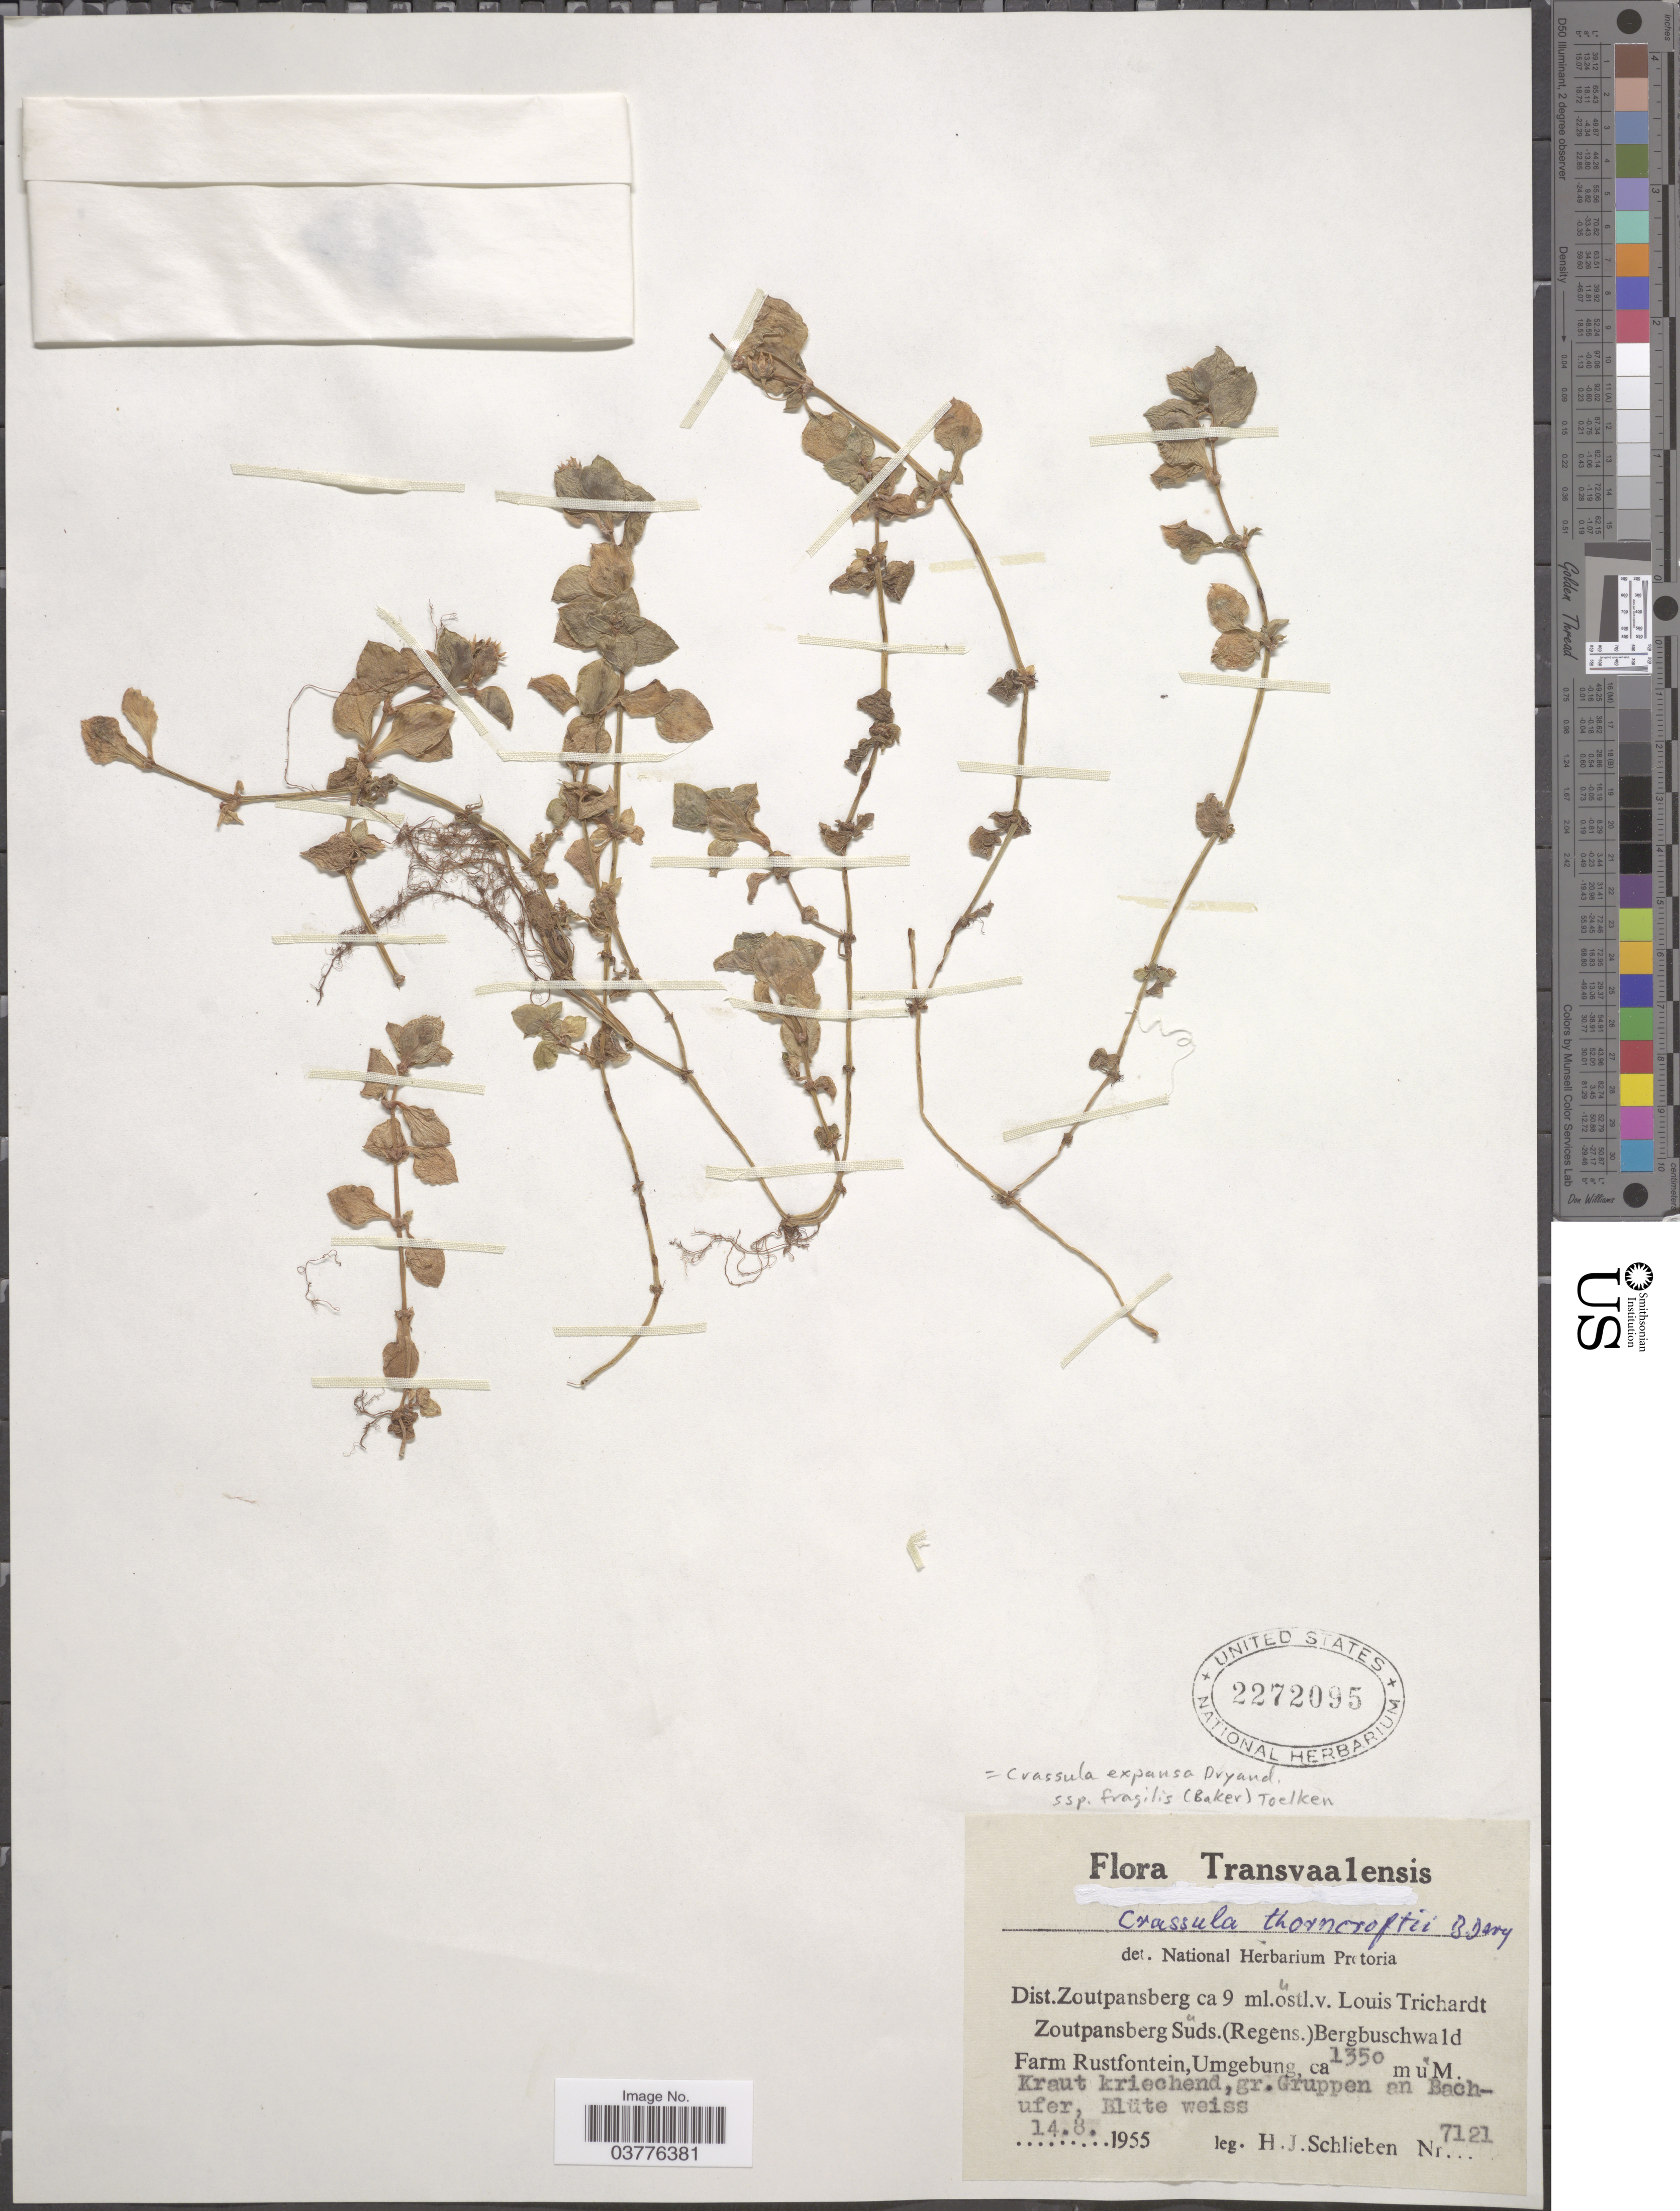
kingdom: Plantae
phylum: Tracheophyta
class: Magnoliopsida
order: Saxifragales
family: Crassulaceae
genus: Crassula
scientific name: Crassula expansa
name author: Aiton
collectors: H. J. Schlieben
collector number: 7121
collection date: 1955-08-14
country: South Africa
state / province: Limpopo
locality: Transvaalensis. Dist.Zoutpansberg ca 9 ml.ostl.v. Louis Trichardt. Zoutpansberg Suds.(Regens.)Bergbuschwald. Farm Rustfontien,Umgebung.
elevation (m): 1350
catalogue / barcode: US 2272095